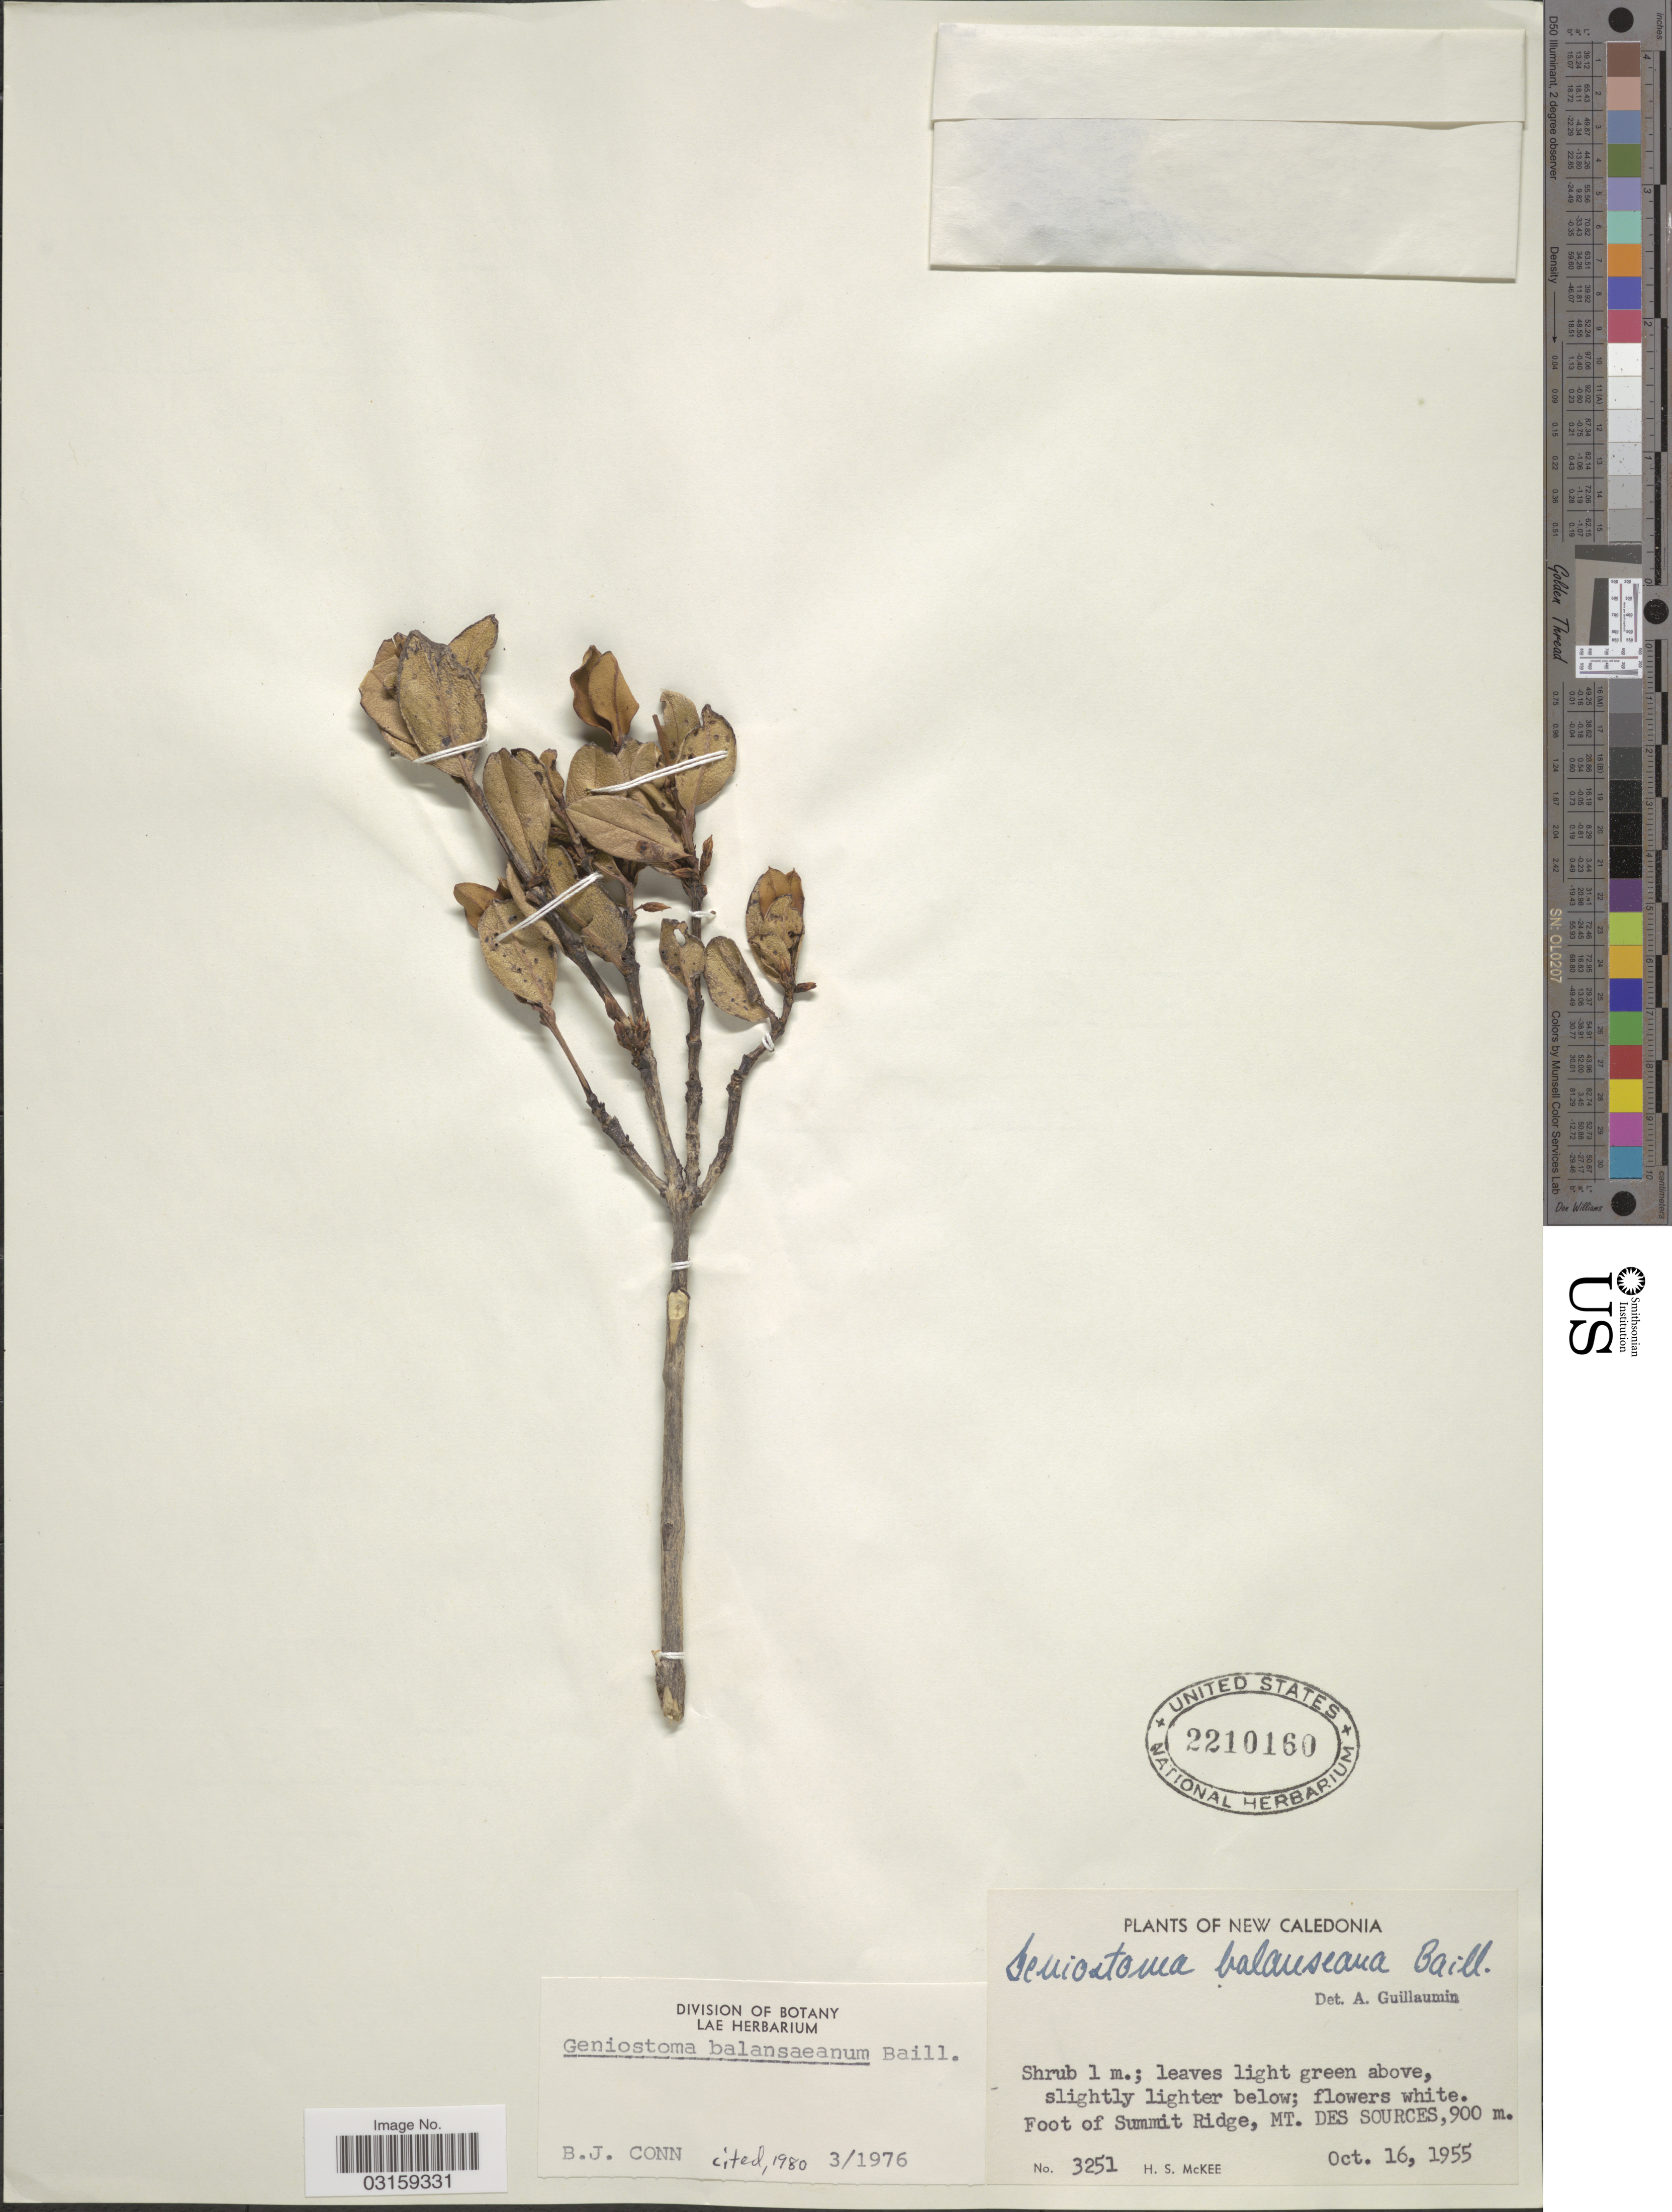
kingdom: Plantae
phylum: Tracheophyta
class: Magnoliopsida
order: Gentianales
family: Loganiaceae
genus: Geniostoma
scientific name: Geniostoma balansaeanum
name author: Baill.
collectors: H. S. McKee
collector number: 3251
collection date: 1955-10-16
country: New Caledonia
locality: Foot of Summit Ridge, Mt. Des Sources.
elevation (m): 900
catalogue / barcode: US 2210160